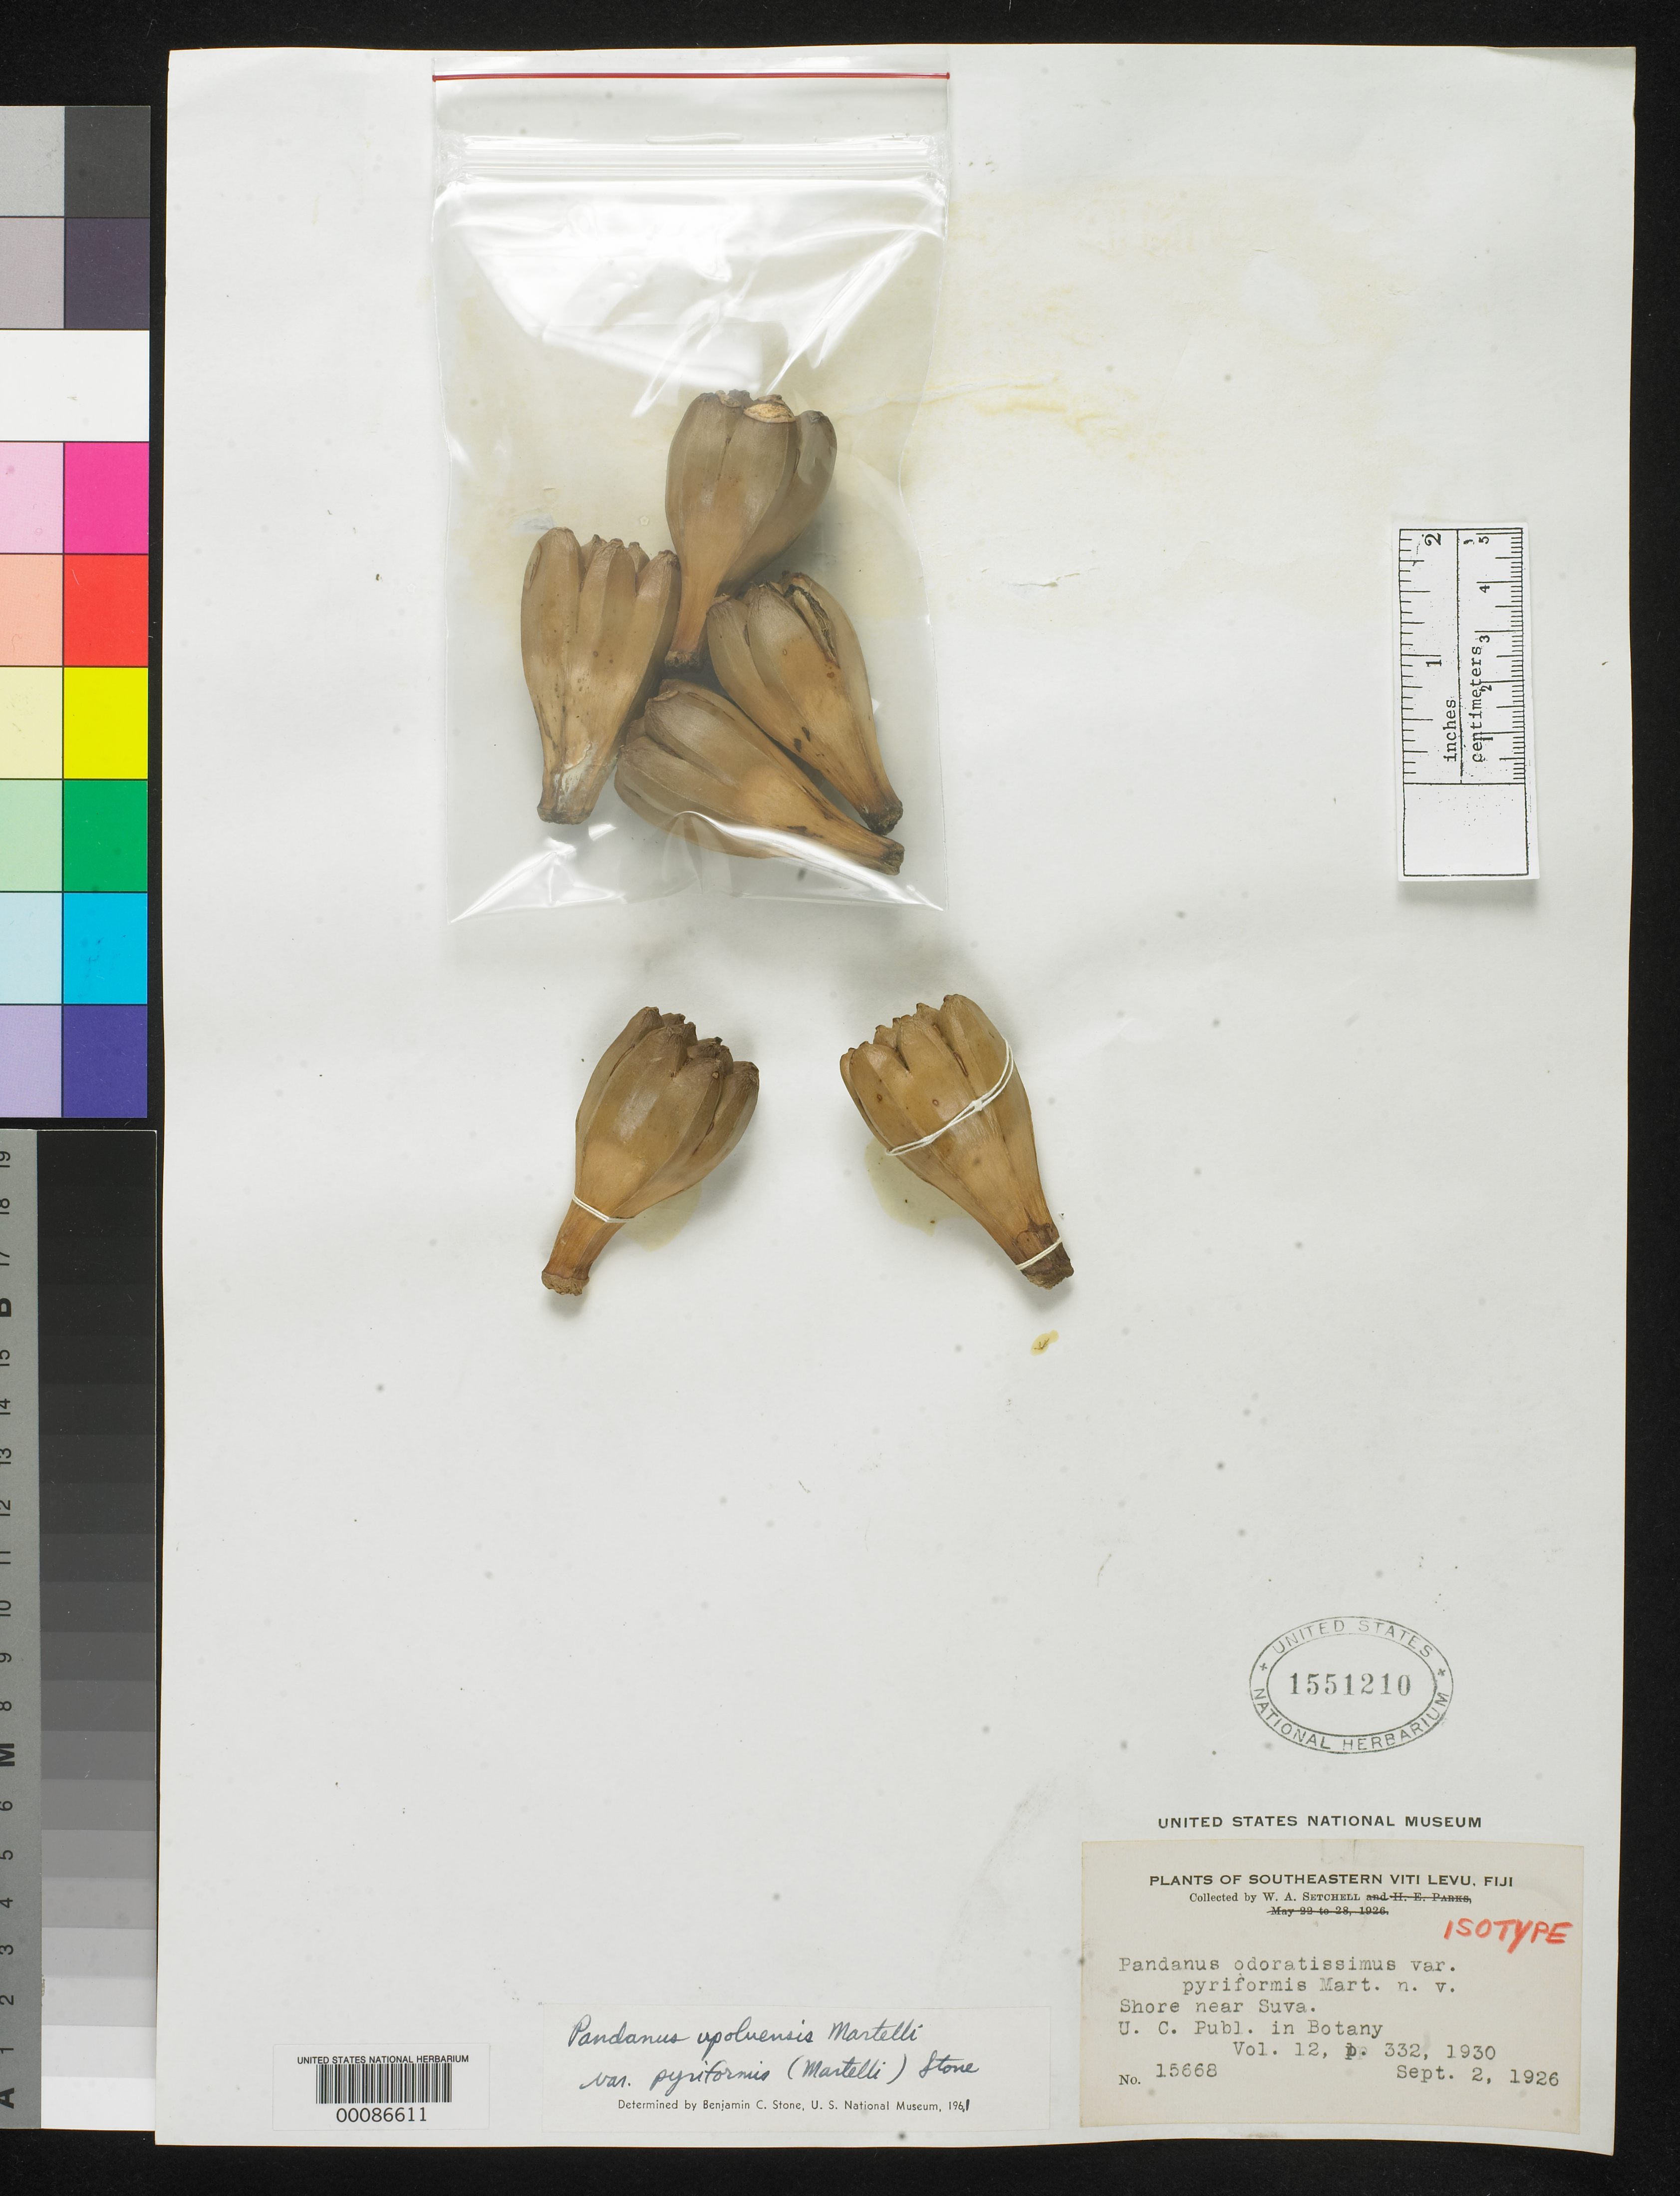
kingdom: Plantae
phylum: Tracheophyta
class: Liliopsida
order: Pandanales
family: Pandanaceae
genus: Pandanus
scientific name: Pandanus odoratissimus var. pyriformis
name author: Martelli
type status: Isotype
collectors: W. Setchell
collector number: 15668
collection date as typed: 02 Sep 1926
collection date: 1926-09-02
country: Fiji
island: Viti Levu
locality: Southeast, the shore near Suva. [Viti Levu Group]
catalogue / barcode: US 1551210